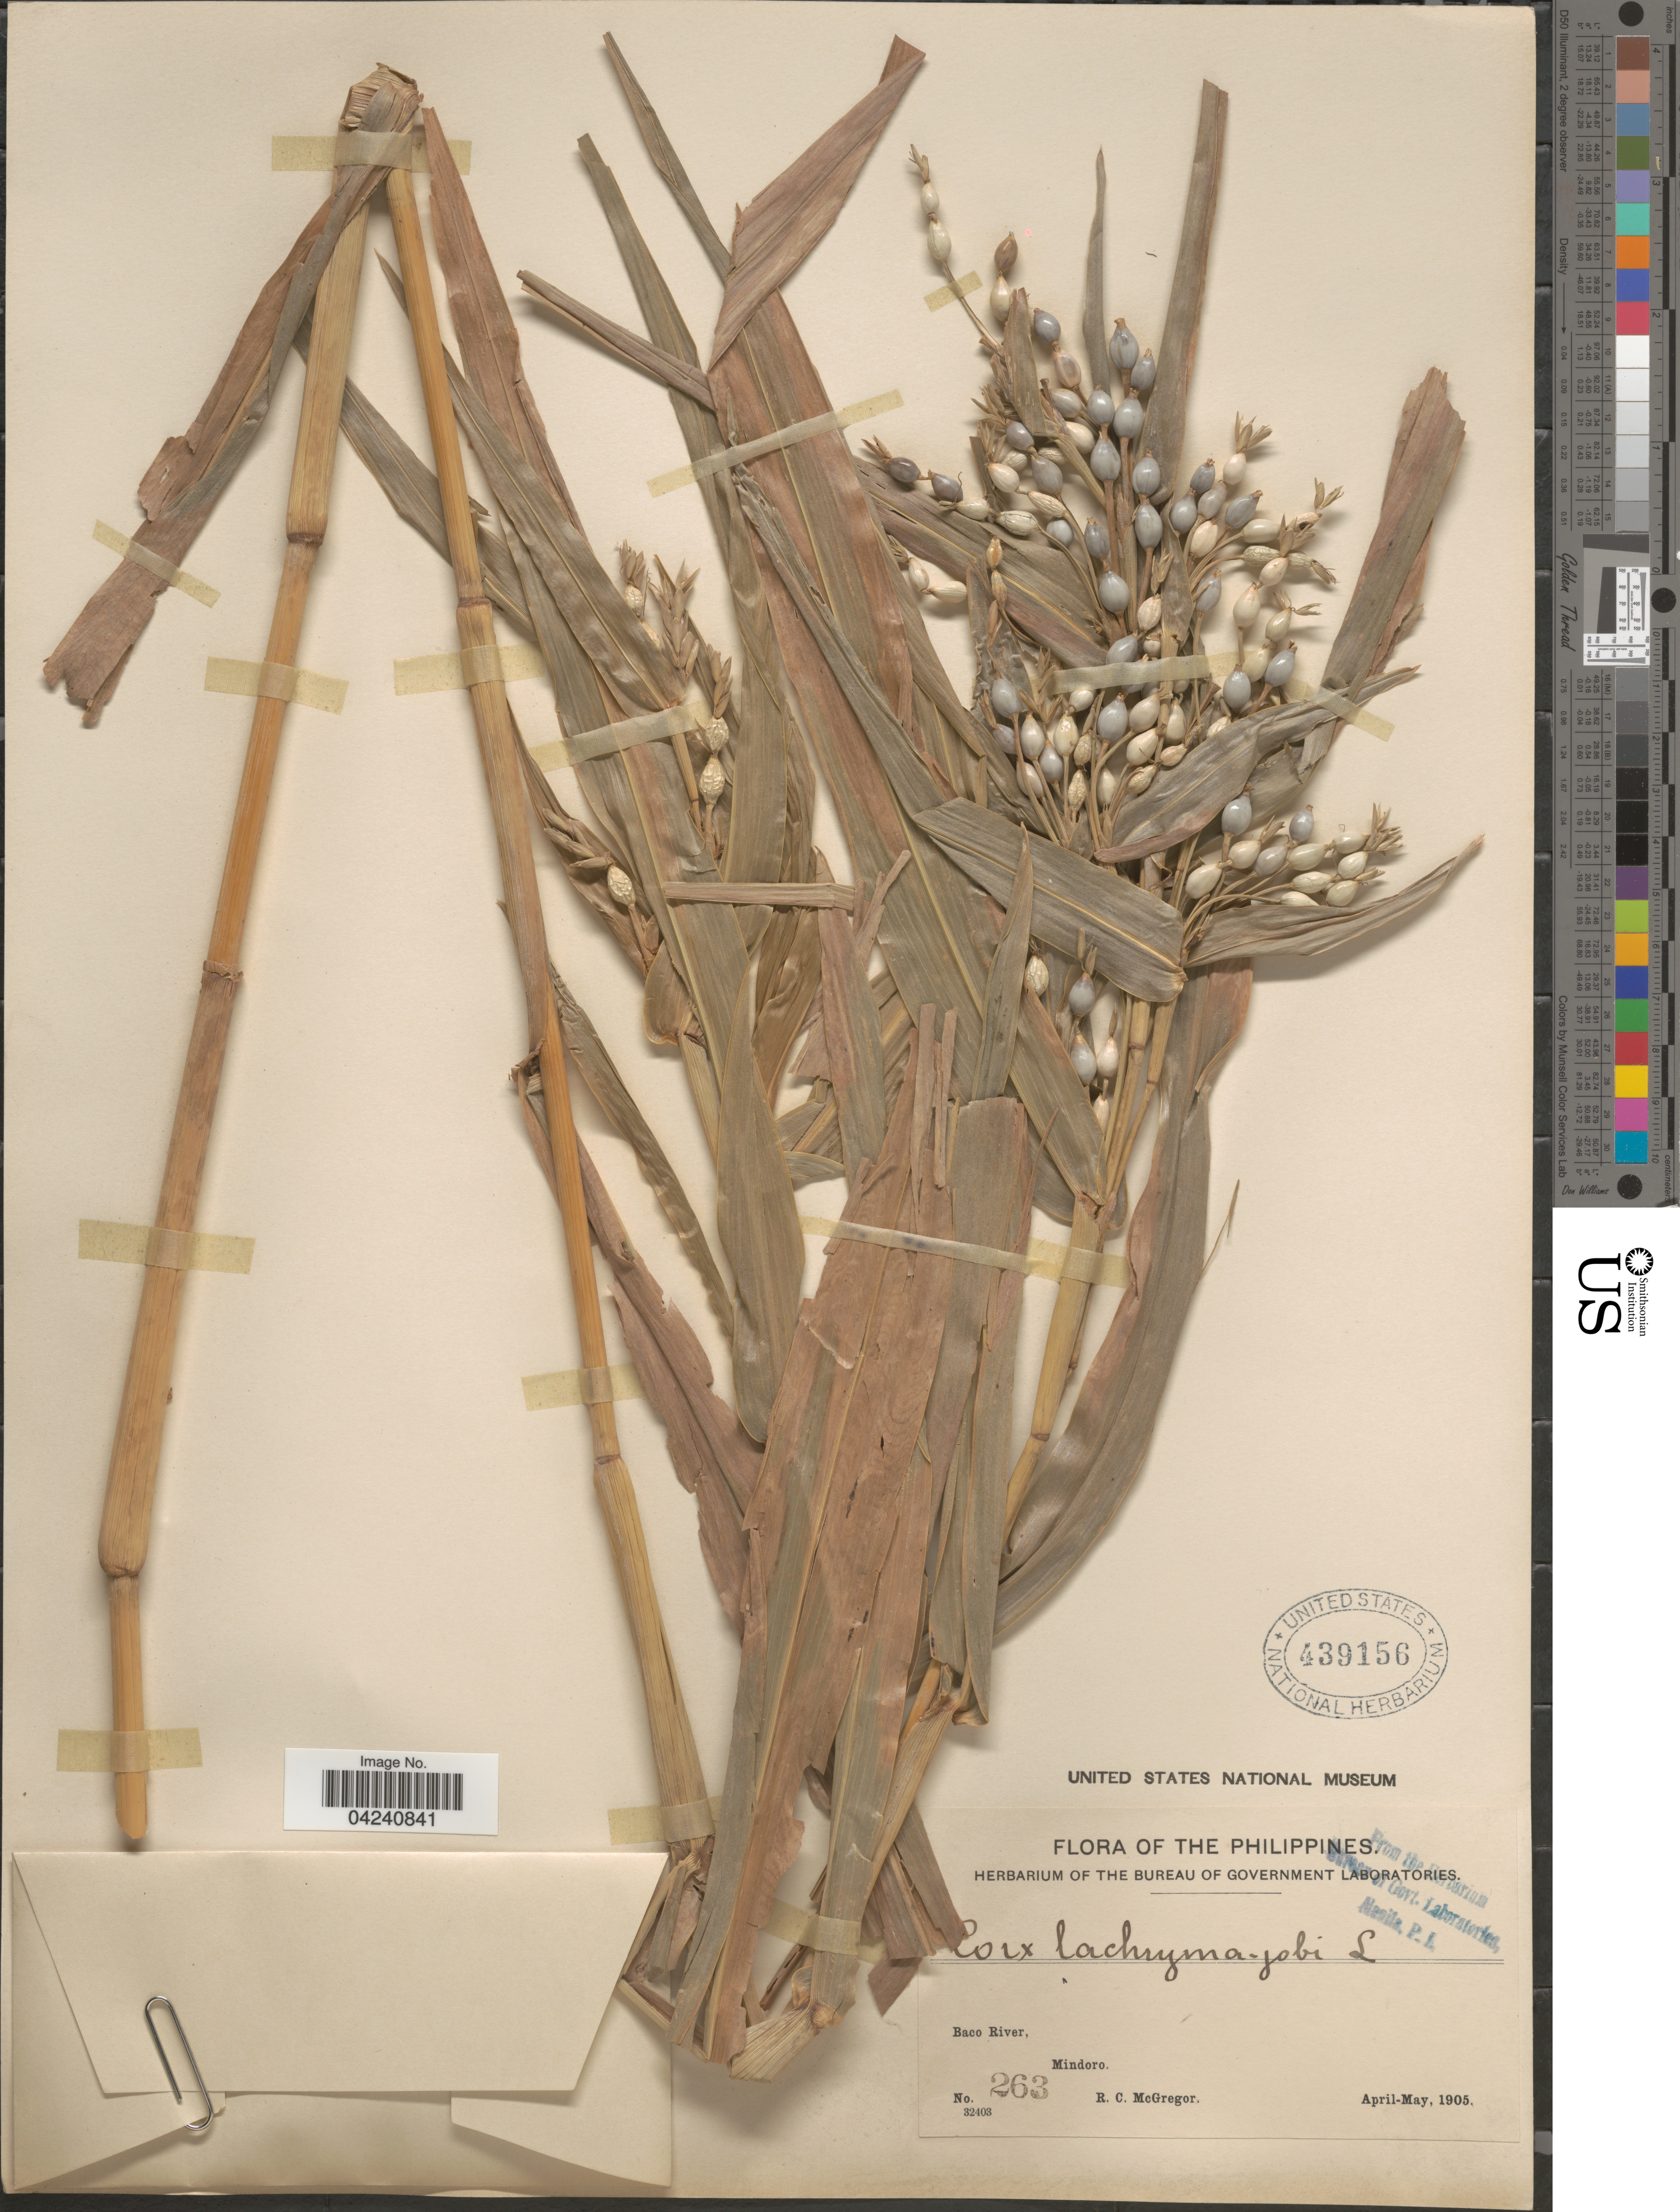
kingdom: Plantae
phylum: Tracheophyta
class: Liliopsida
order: Poales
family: Poaceae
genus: Coix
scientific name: Coix lacryma-jobi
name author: L.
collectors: R. C. McGregor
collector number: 263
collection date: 1905-04/1905-05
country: Philippines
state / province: Mimaropa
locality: Baco River, Mindoro.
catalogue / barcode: US 439156